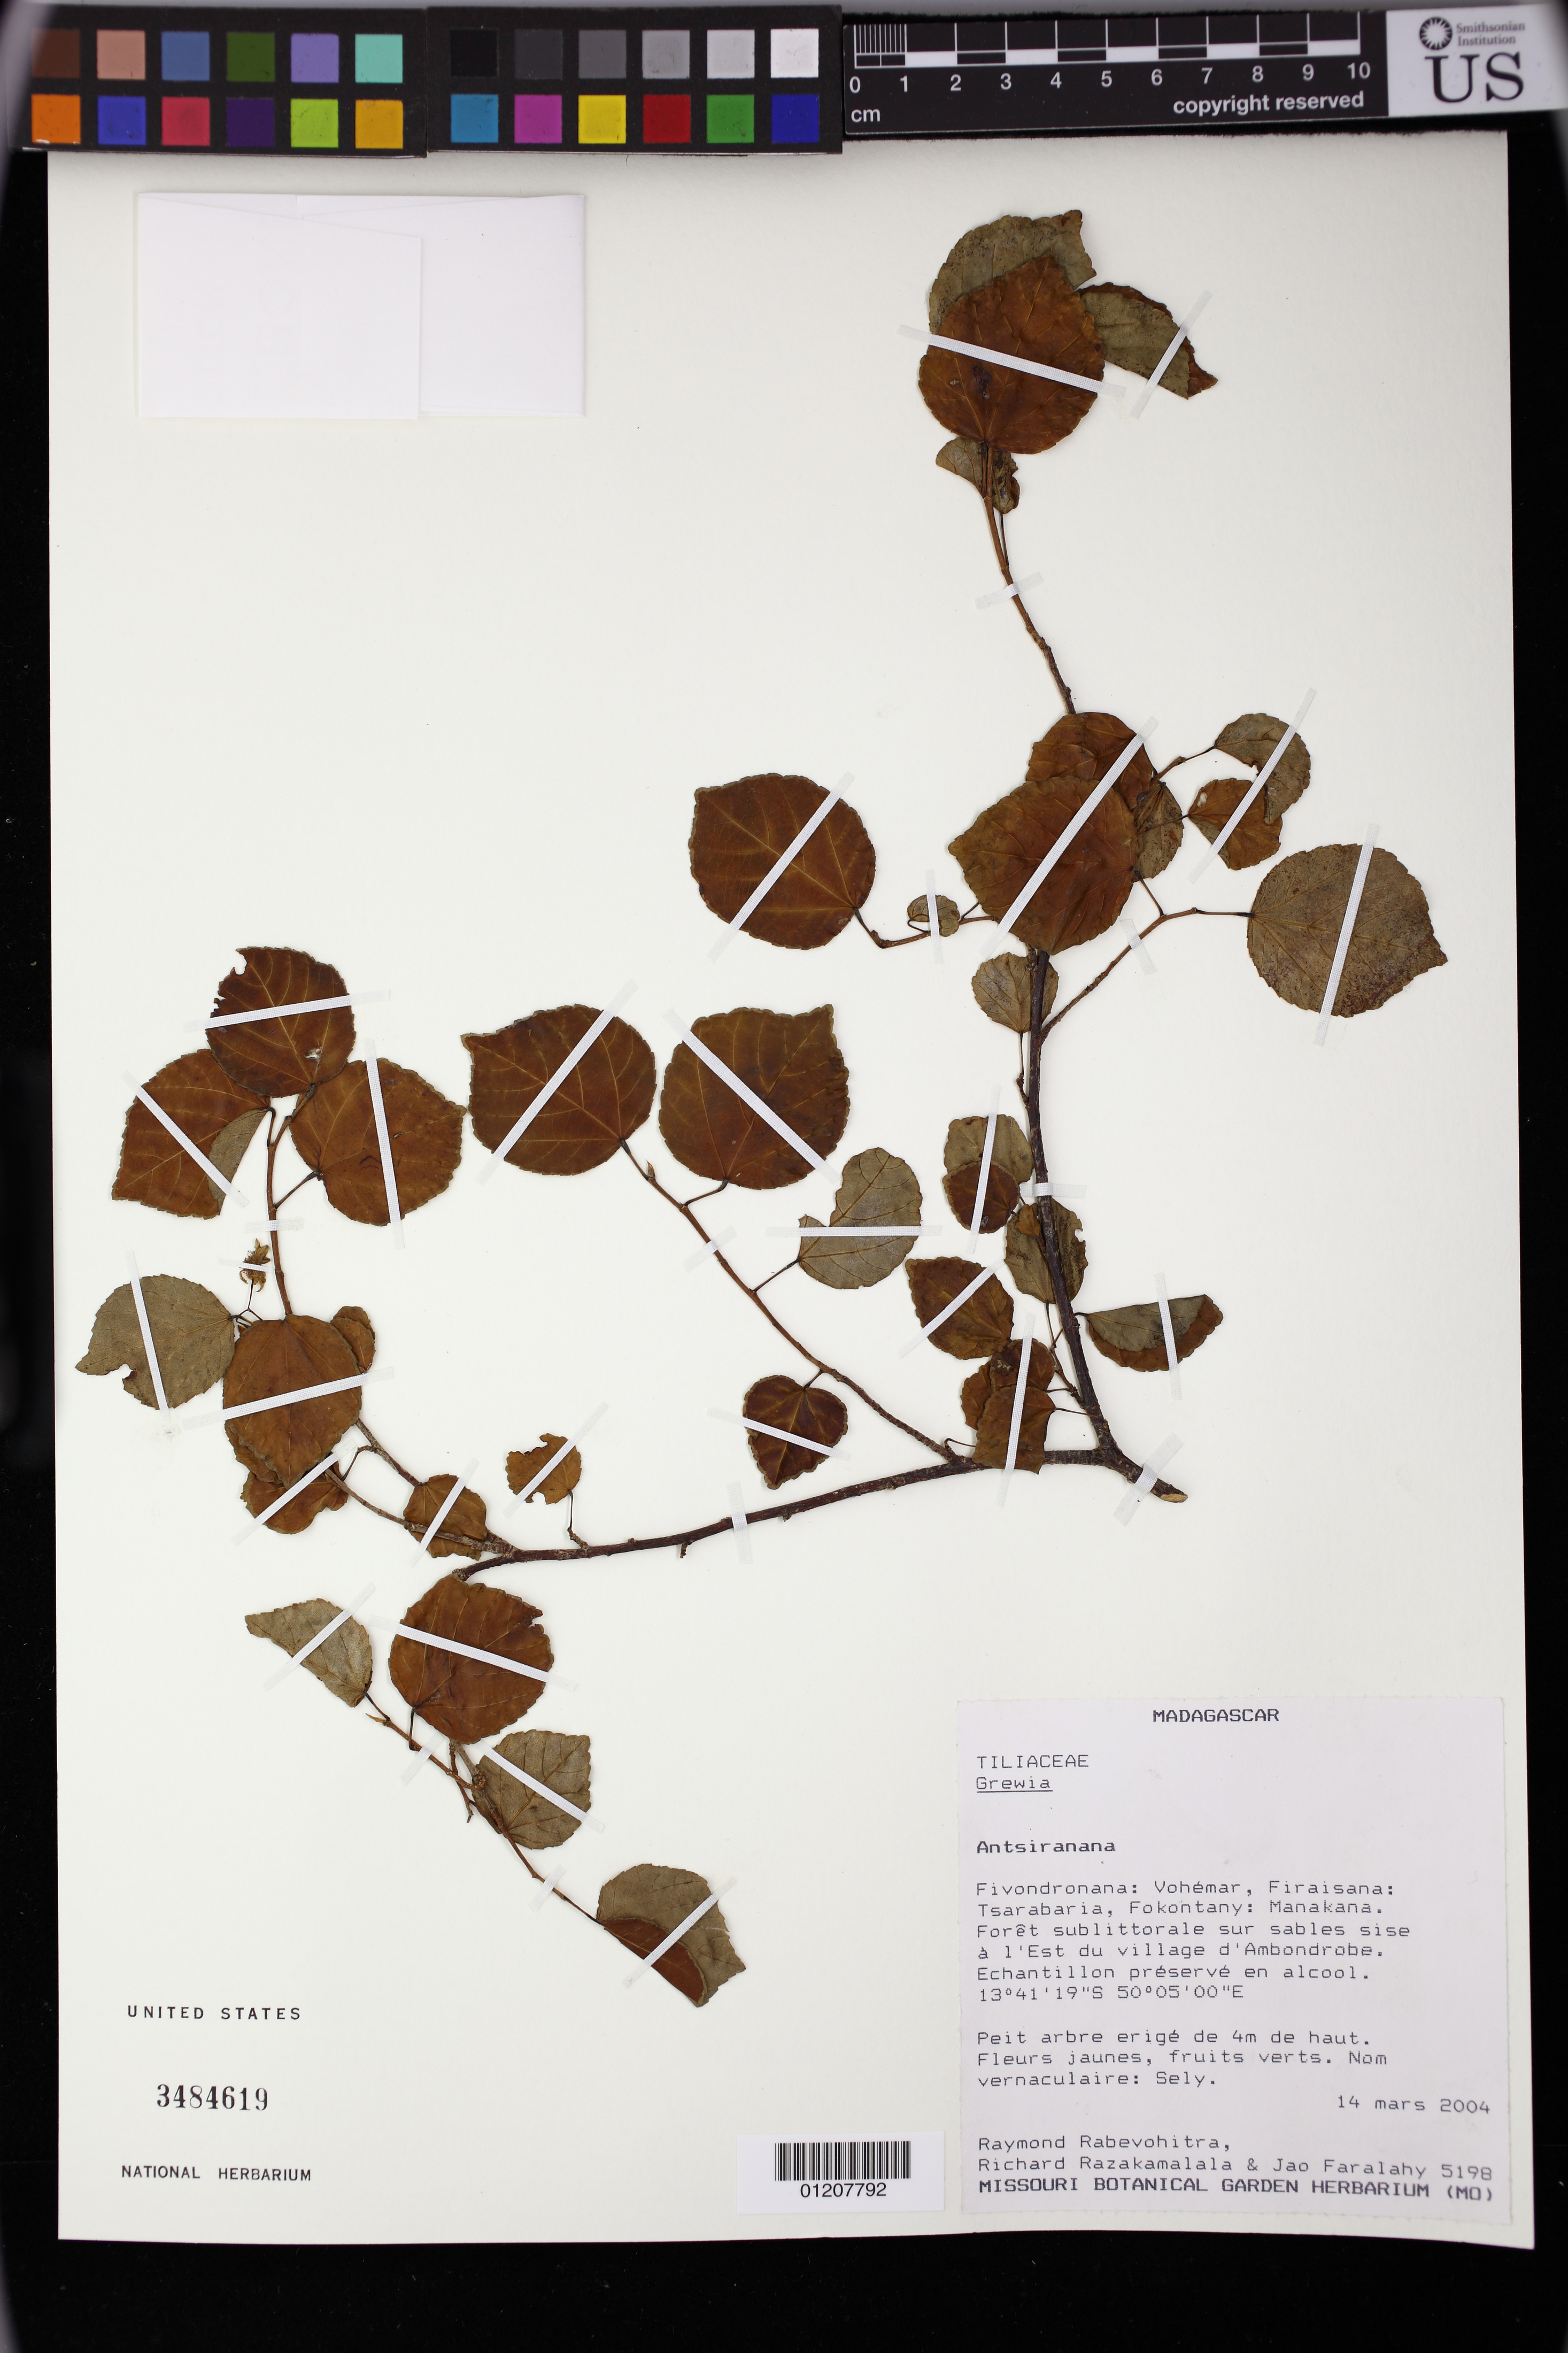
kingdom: Plantae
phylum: Tracheophyta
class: Magnoliopsida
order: Malvales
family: Malvaceae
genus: Grewia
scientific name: Grewia picta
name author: Baill.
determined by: Dorr, Laurence J., Curator (BOT), Smithsonian Institution - National Museum of Natural History (UNITED STATES)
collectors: R. Rabevohitra, R. Razakamalala & J. Faralahy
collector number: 5198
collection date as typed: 14 Mar 2004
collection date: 2004-03-14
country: Madagascar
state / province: Sava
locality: Antsiranana. Fivondronana; Vohémar, Firaisana: Tsarabaria, Fokontany: Manakana. Forêt sublittorale sur sables sise l'Est du village d'Ambondrobe.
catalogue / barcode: US 3484619